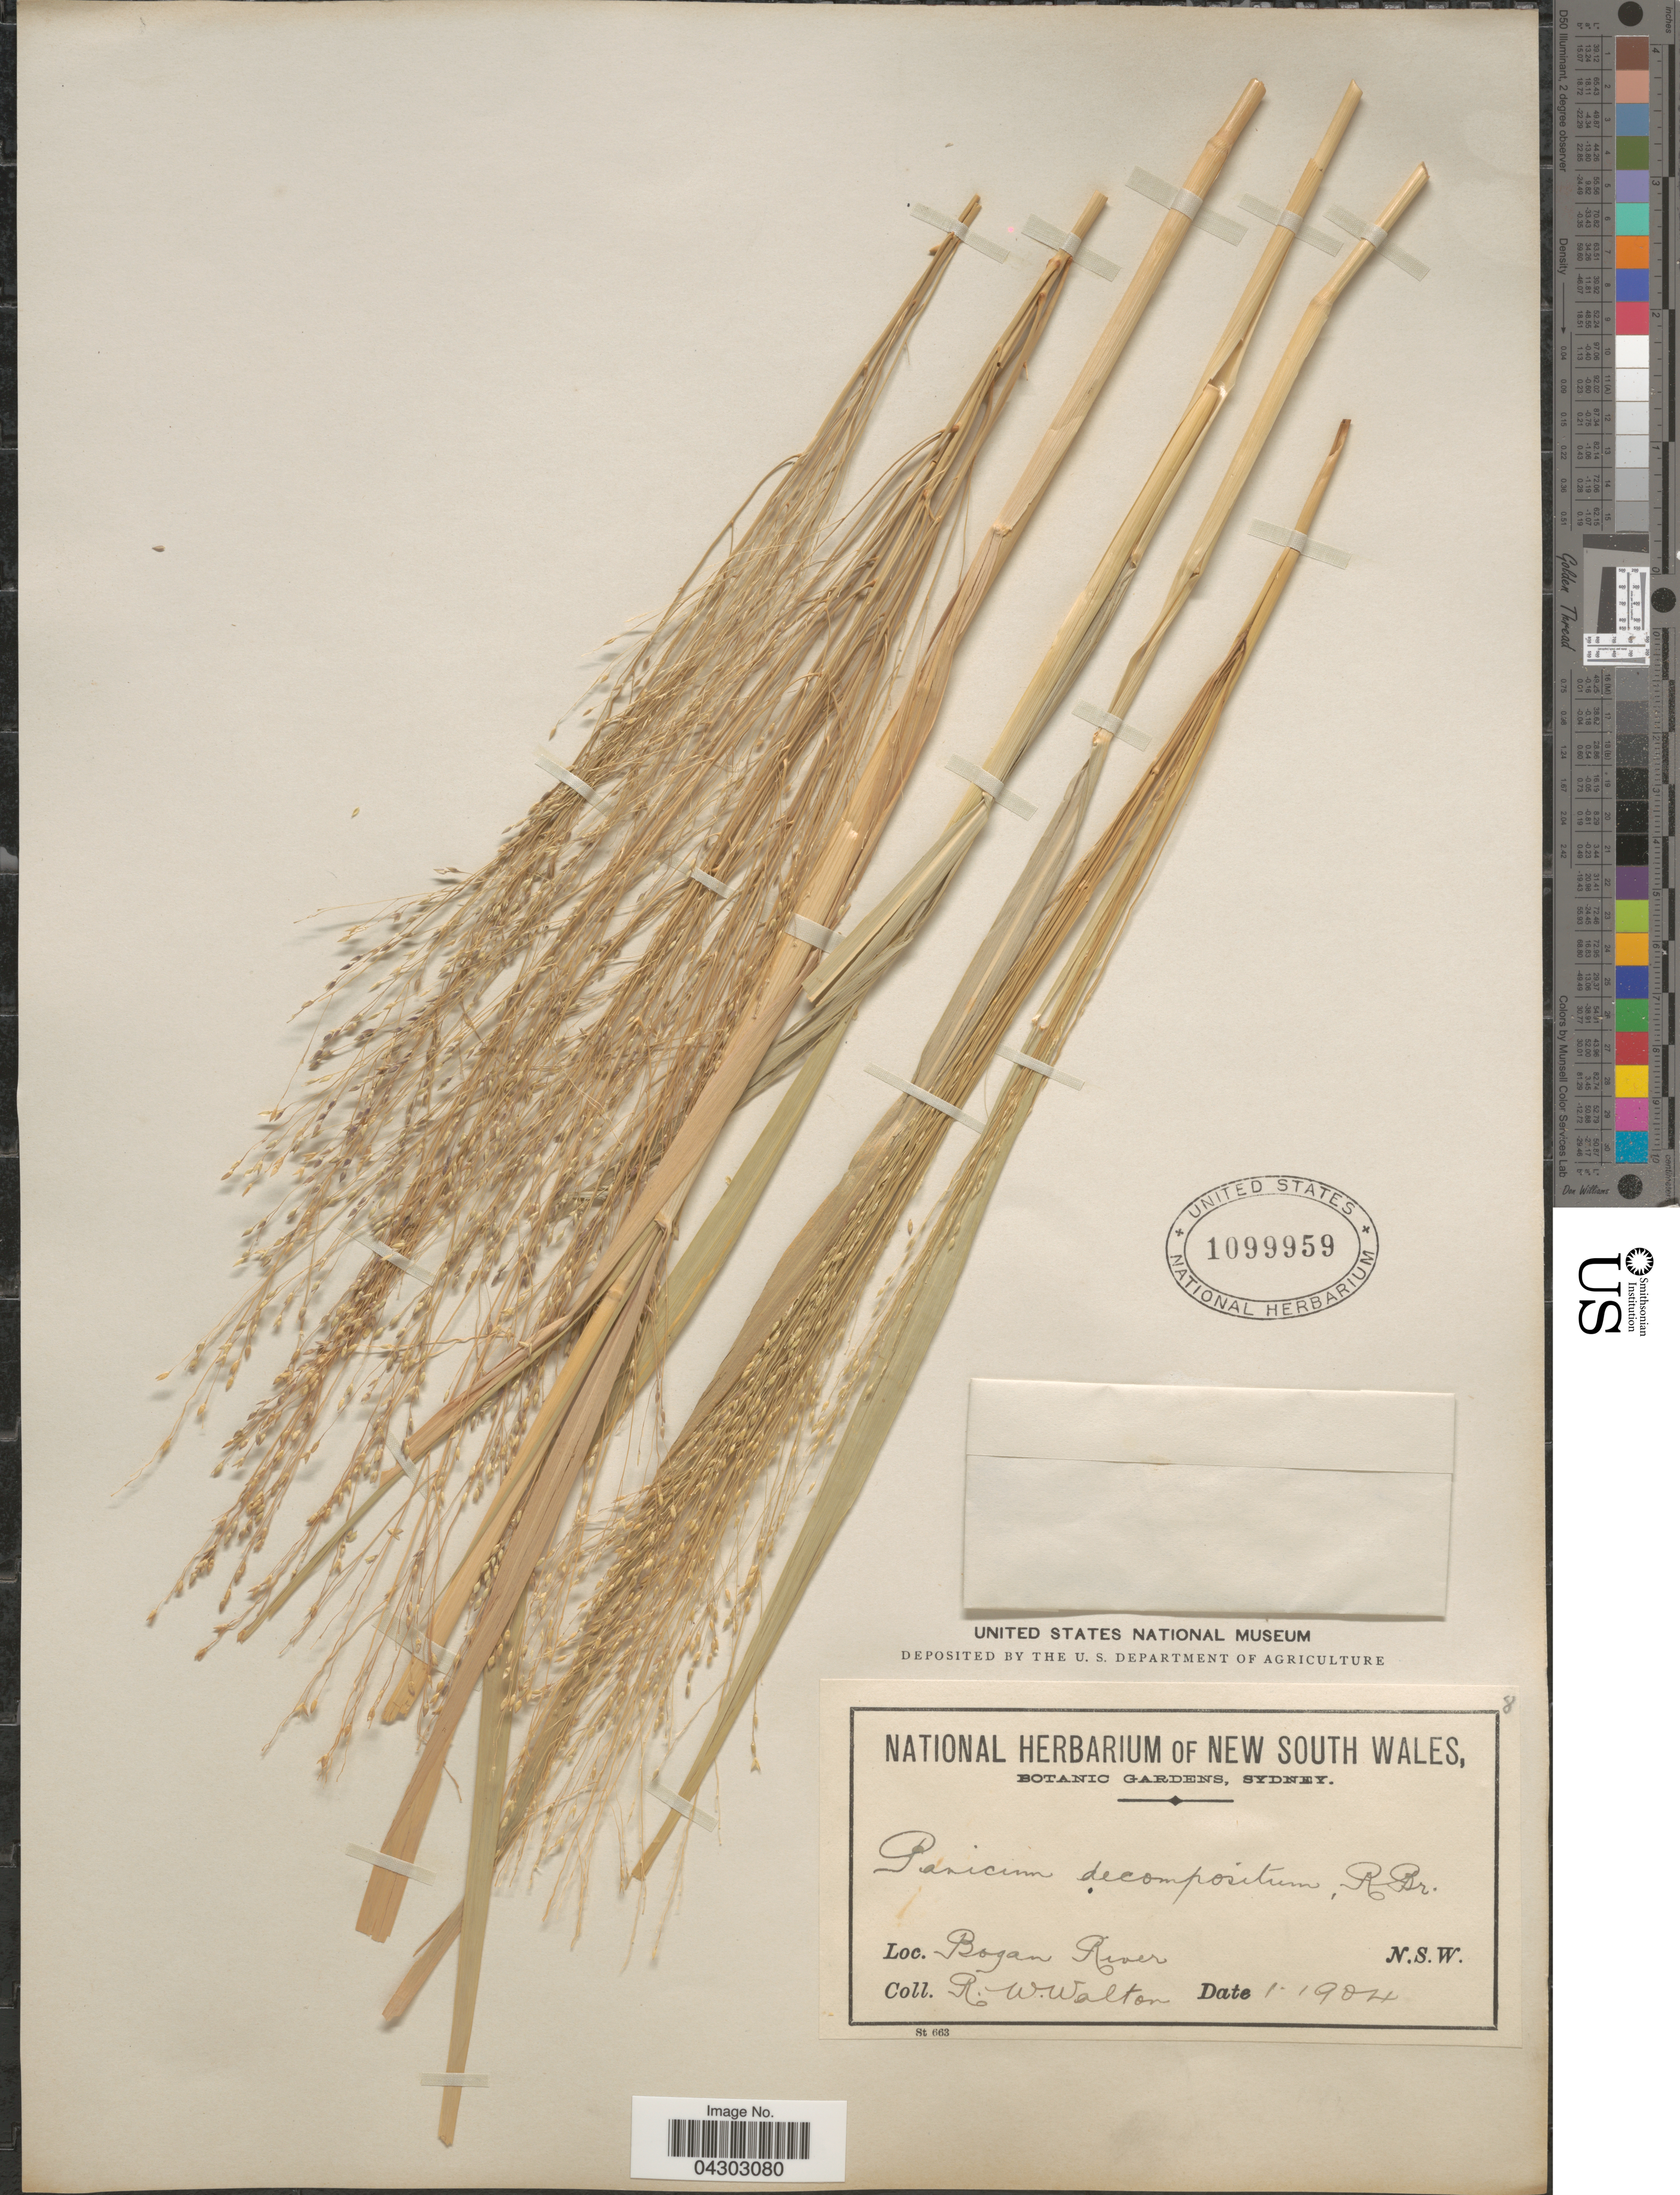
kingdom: Plantae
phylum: Tracheophyta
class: Liliopsida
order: Poales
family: Poaceae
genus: Panicum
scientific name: Panicum decompositum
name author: R. Br.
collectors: R. Walton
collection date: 1904-01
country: Australia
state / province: New South Wales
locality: Bogan River.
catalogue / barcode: US 1099959